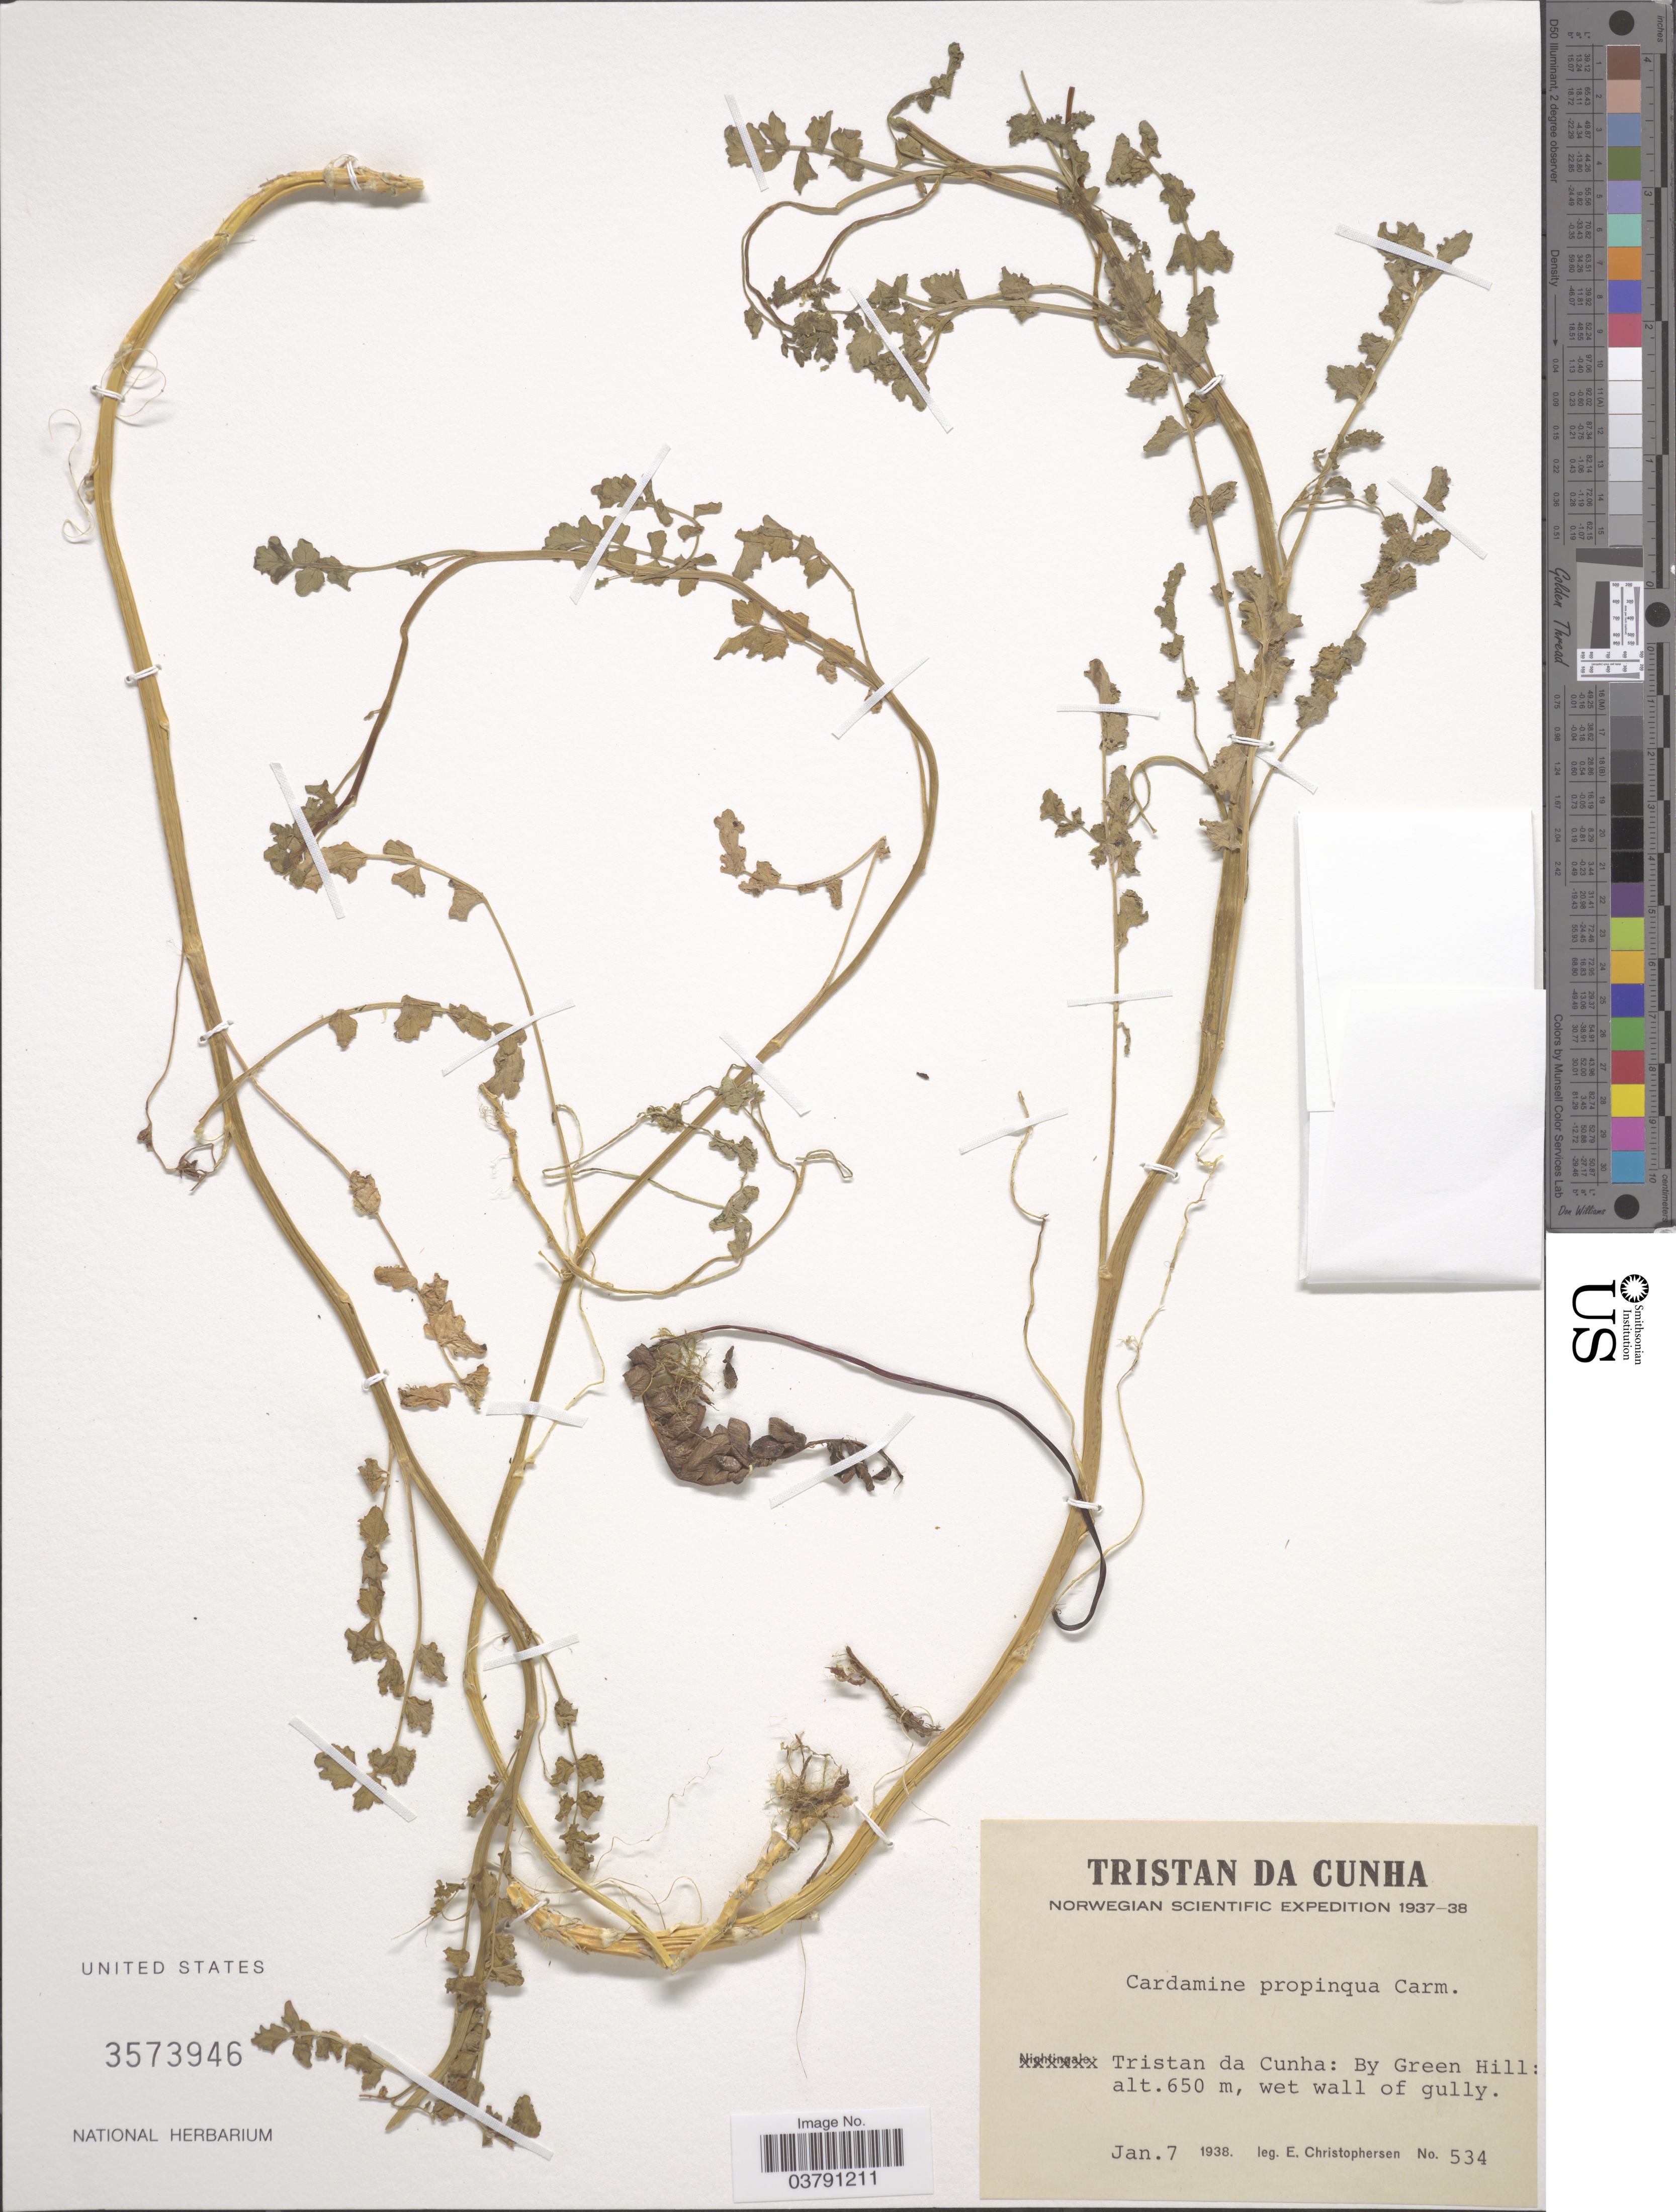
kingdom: Plantae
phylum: Tracheophyta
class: Magnoliopsida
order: Brassicales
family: Brassicaceae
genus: Cardamine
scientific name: Cardamine propinqua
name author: Carmich.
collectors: E. Christophersen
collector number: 534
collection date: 1938-01-07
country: St. Helena Islands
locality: Tristan da Cunha: By Green Hill.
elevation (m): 650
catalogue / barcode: US 3573946